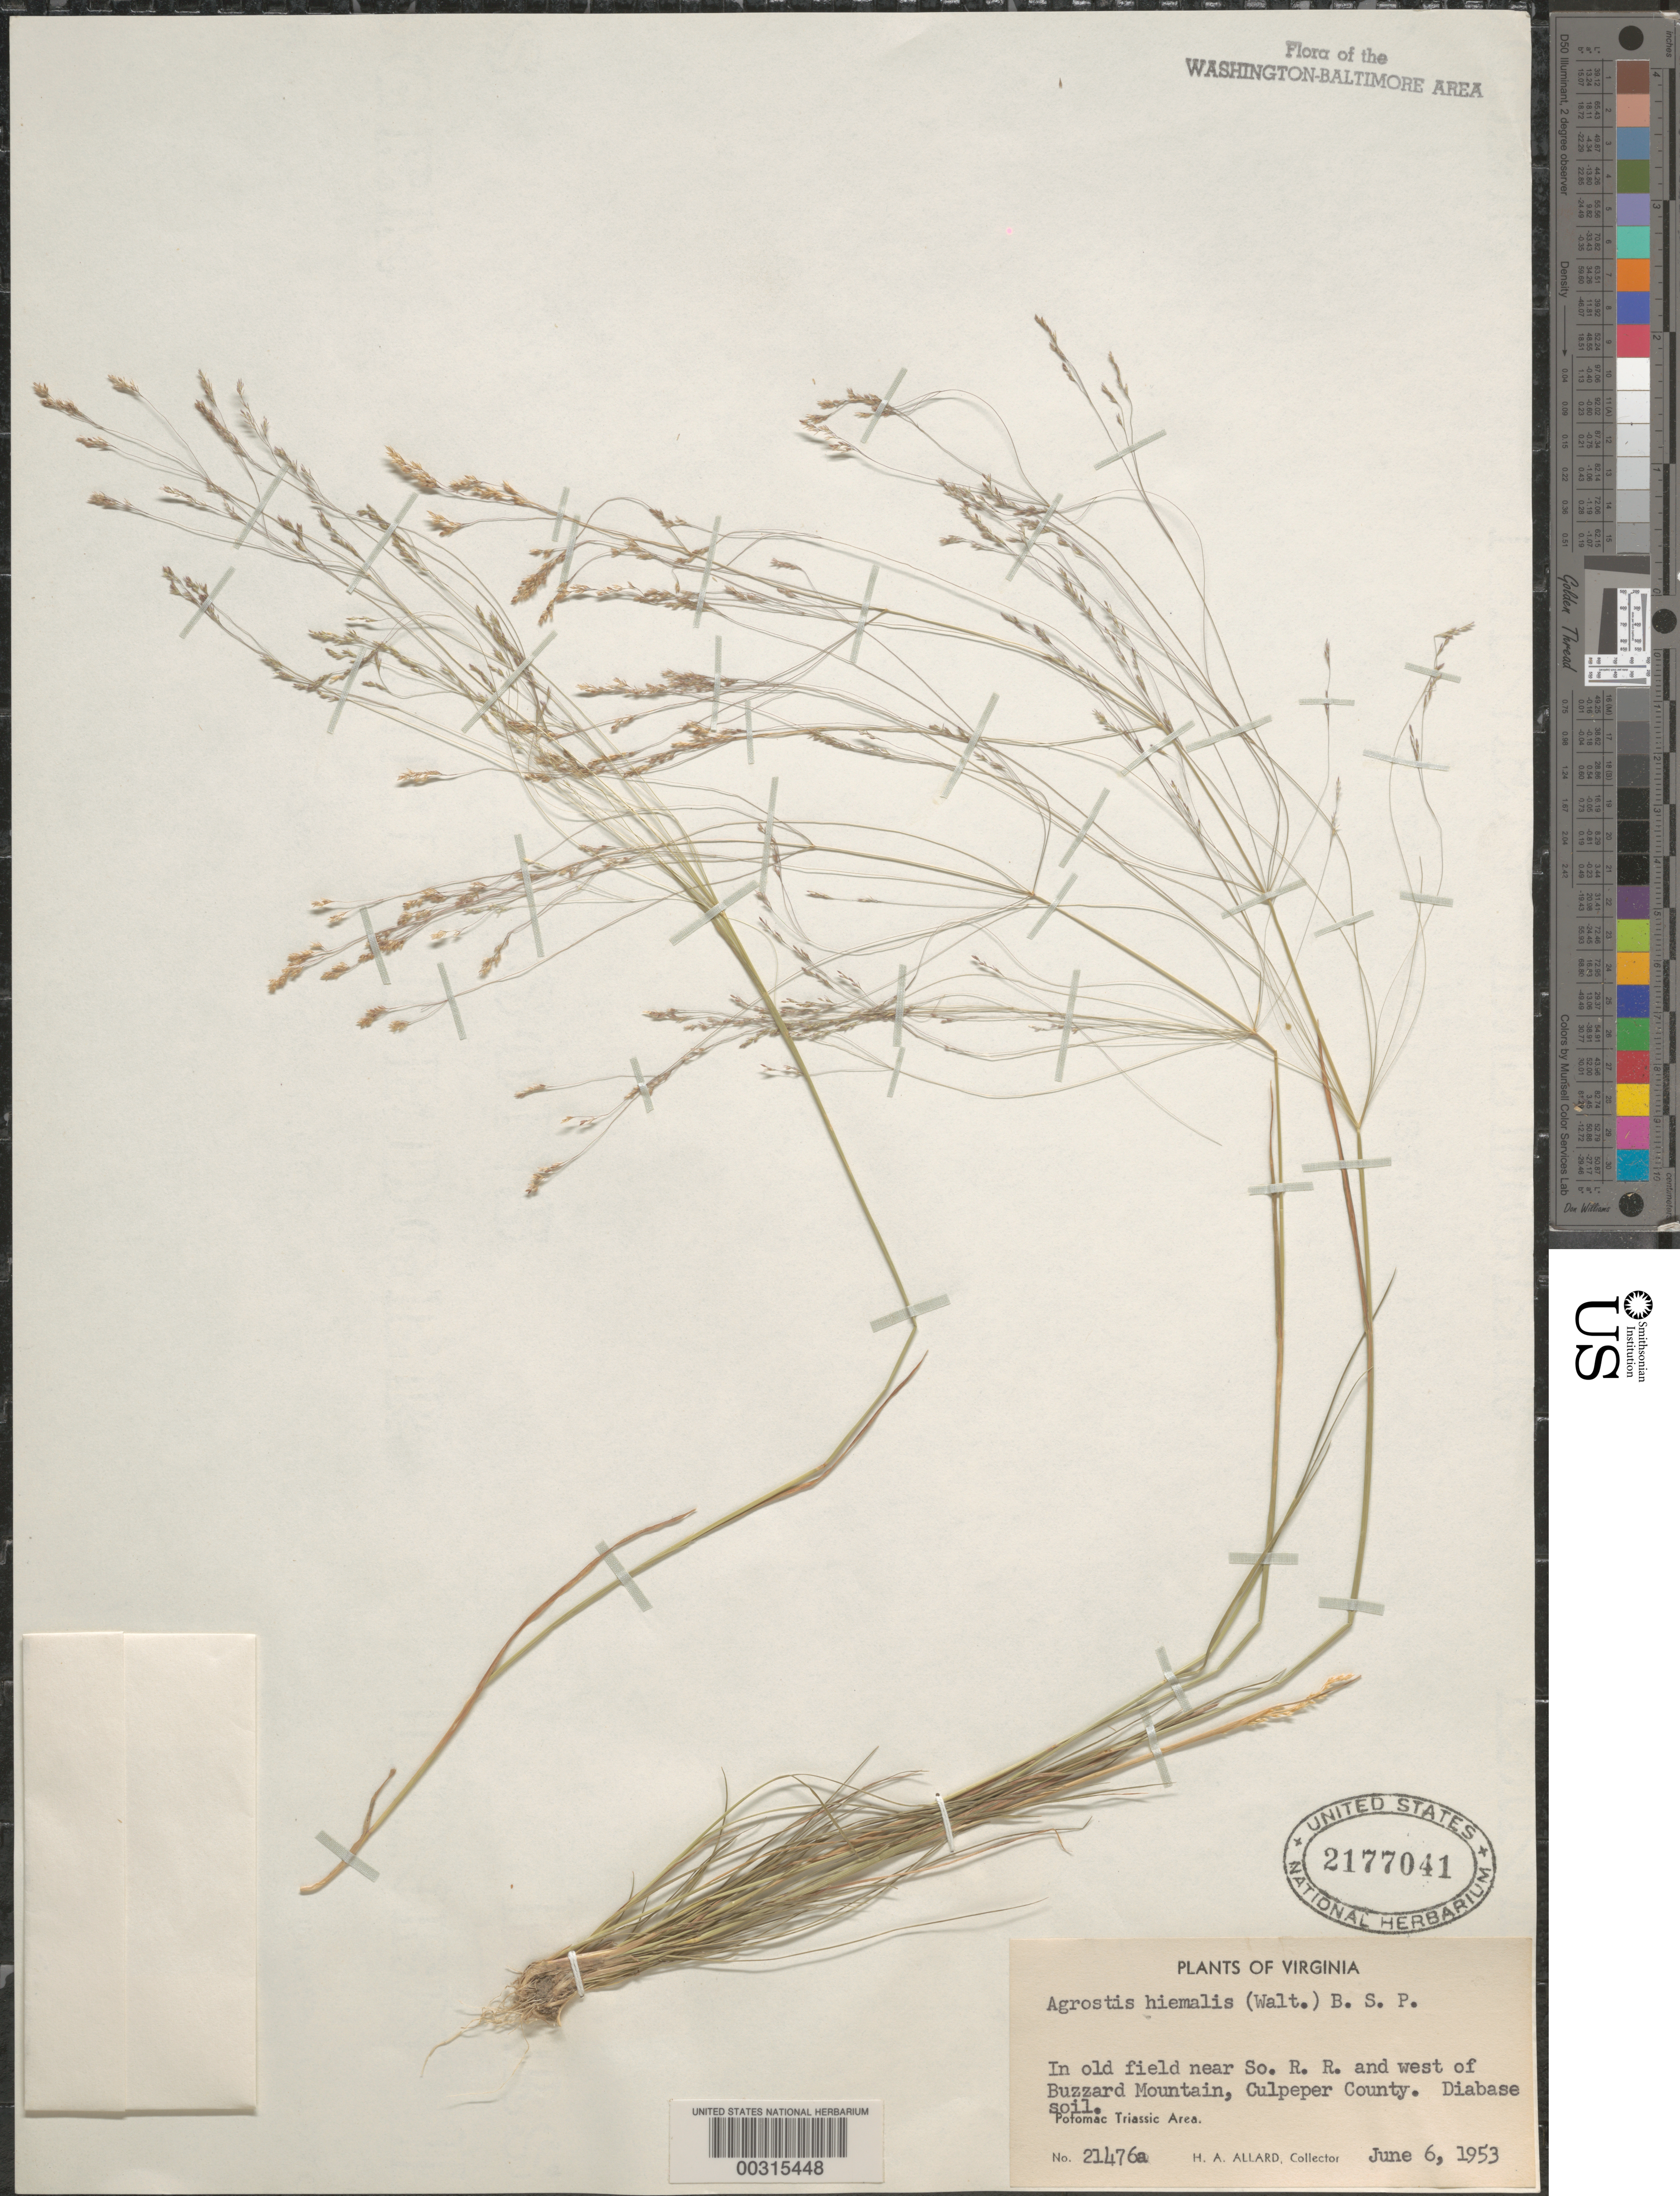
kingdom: Plantae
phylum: Tracheophyta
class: Liliopsida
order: Poales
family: Poaceae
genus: Agrostis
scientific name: Agrostis hyemalis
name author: (Walter) Britton et al.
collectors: H. A. Allard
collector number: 21476A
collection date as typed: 06 Jun 1953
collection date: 1953-06-06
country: United States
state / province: Virginia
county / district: Culpeper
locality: Southern railroad, west of Buzzard Mountain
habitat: In old field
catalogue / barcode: US 2177041